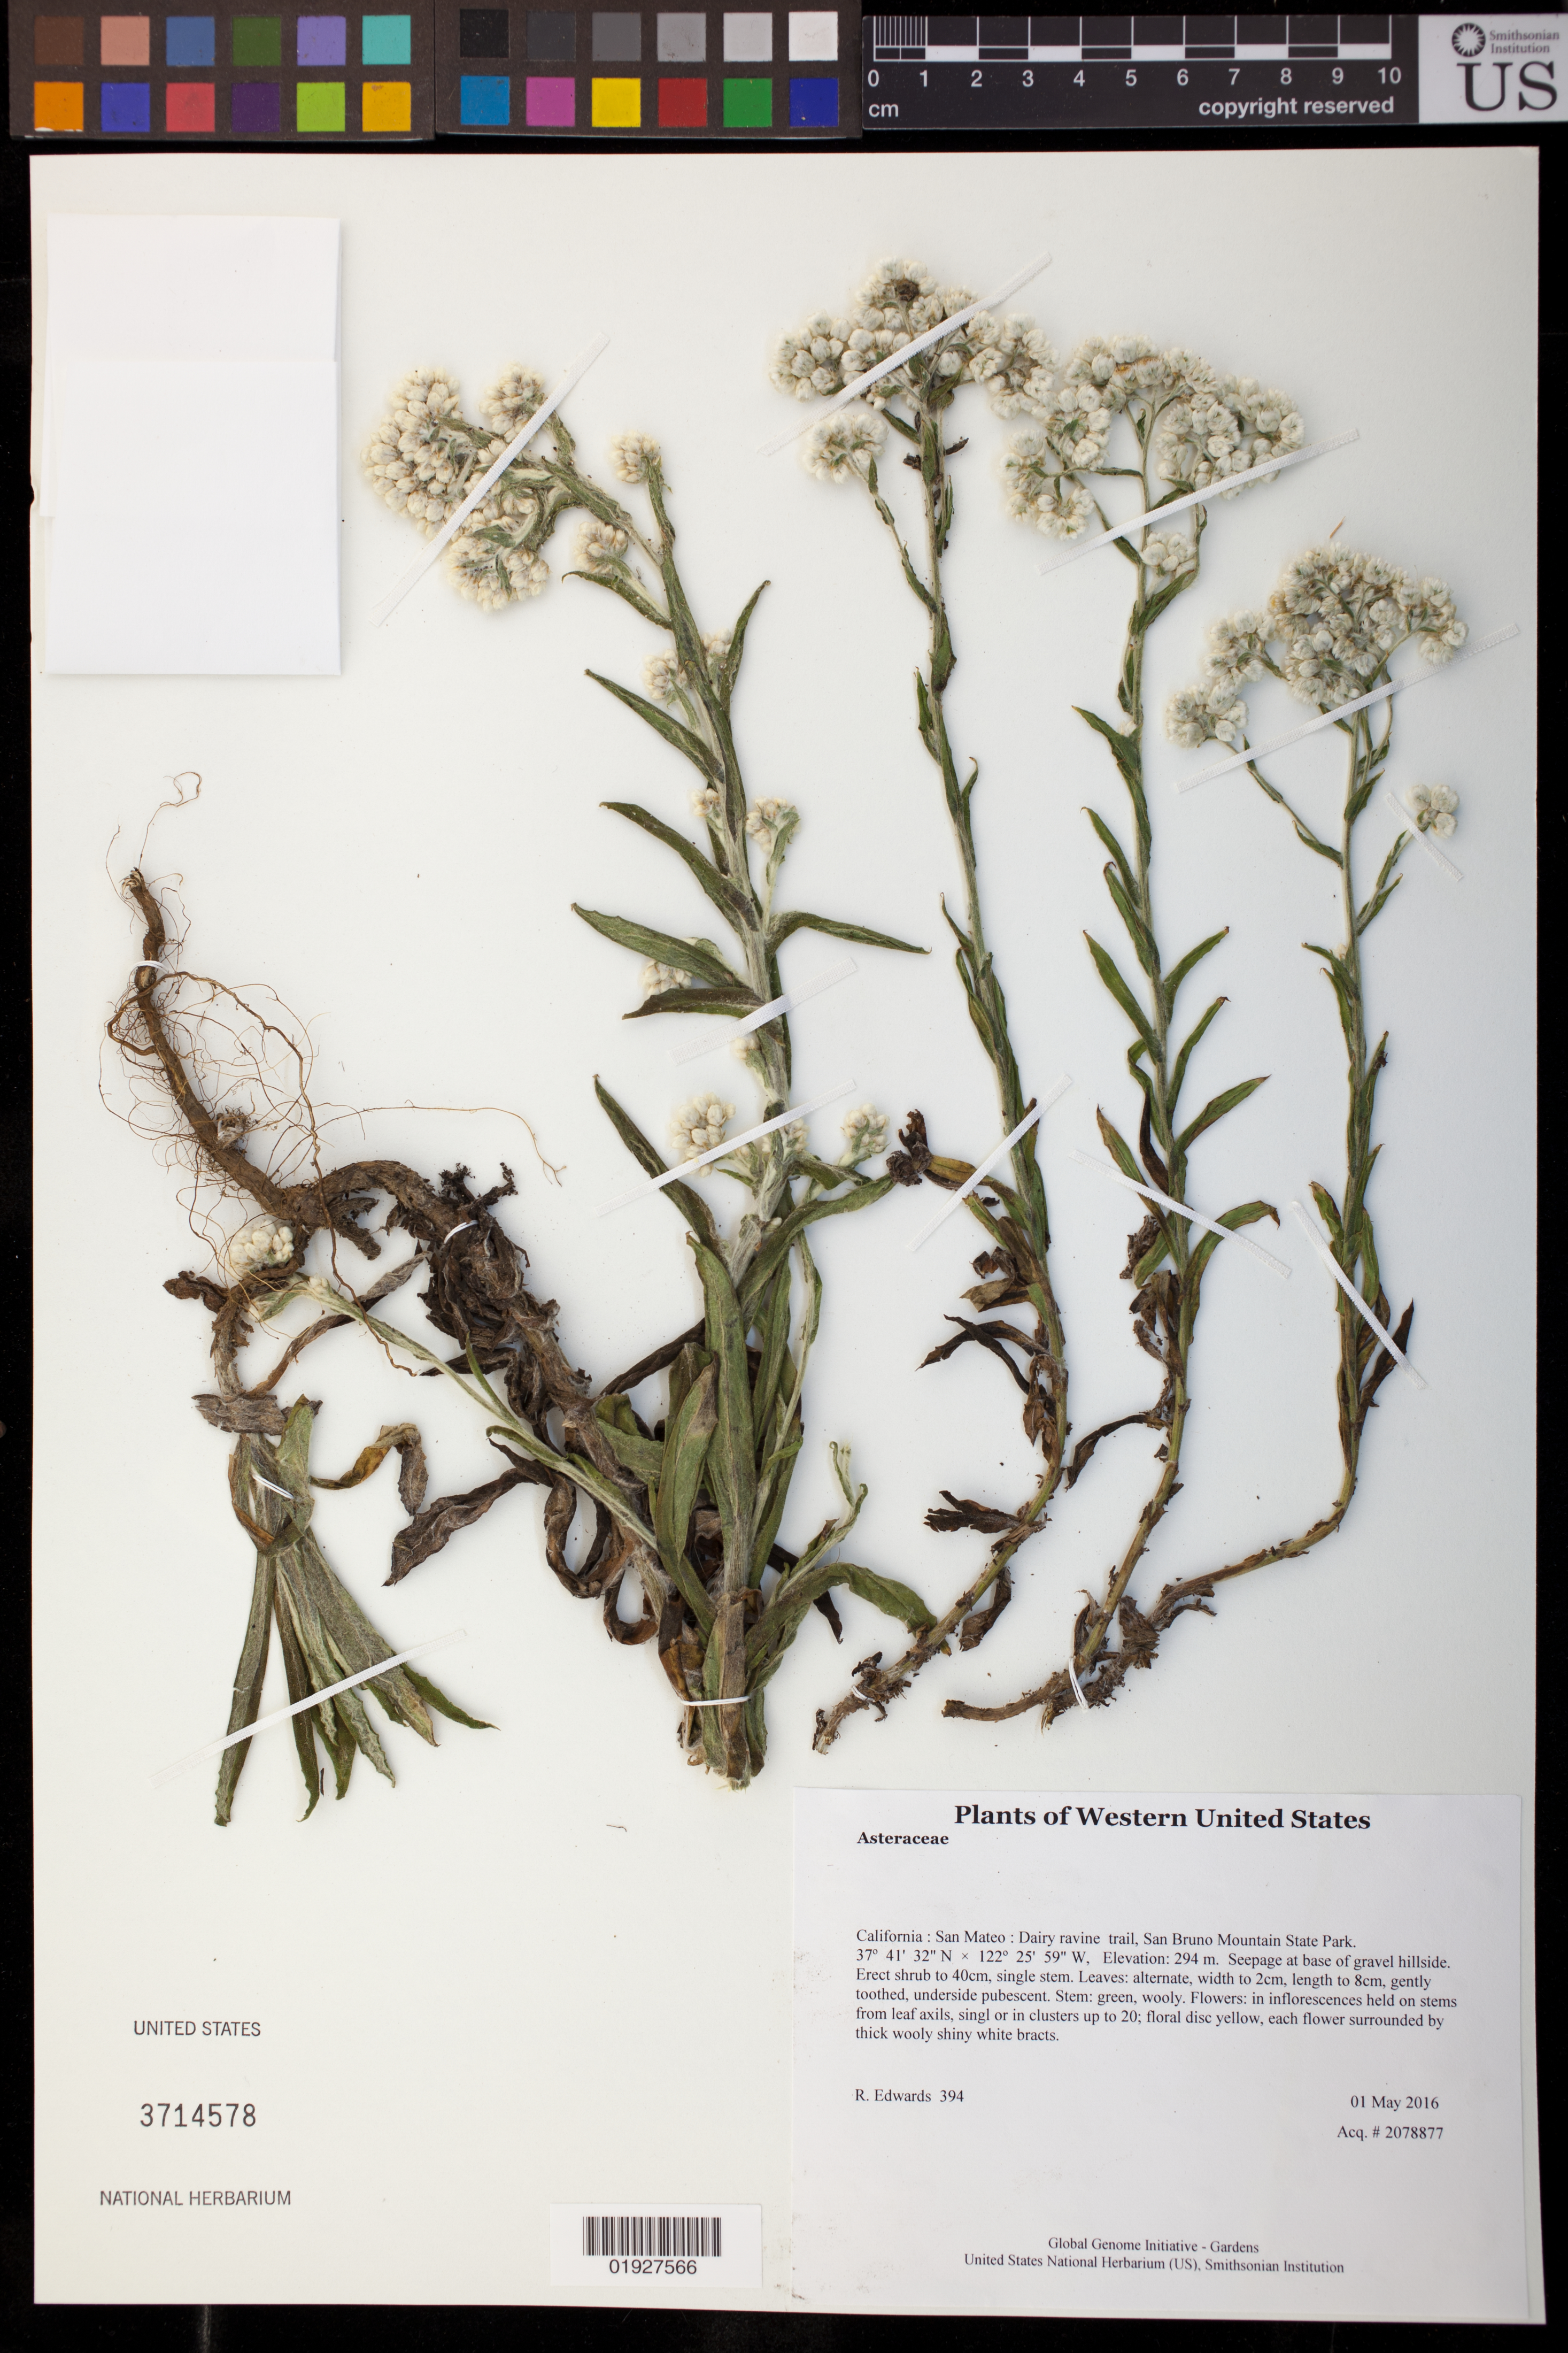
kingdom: Plantae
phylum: Tracheophyta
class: Magnoliopsida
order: Asterales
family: Asteraceae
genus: Pseudognaphalium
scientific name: Pseudognaphalium californicum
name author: (DC.) Anderb.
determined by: Nesom, Guy L.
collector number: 394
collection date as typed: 1 May 2016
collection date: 2016-05-01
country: United States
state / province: California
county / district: San Mateo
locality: Dairy ravine trail, San Bruno Mountain State Park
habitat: Seepage at base of gravel hillside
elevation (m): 294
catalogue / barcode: US 3714578